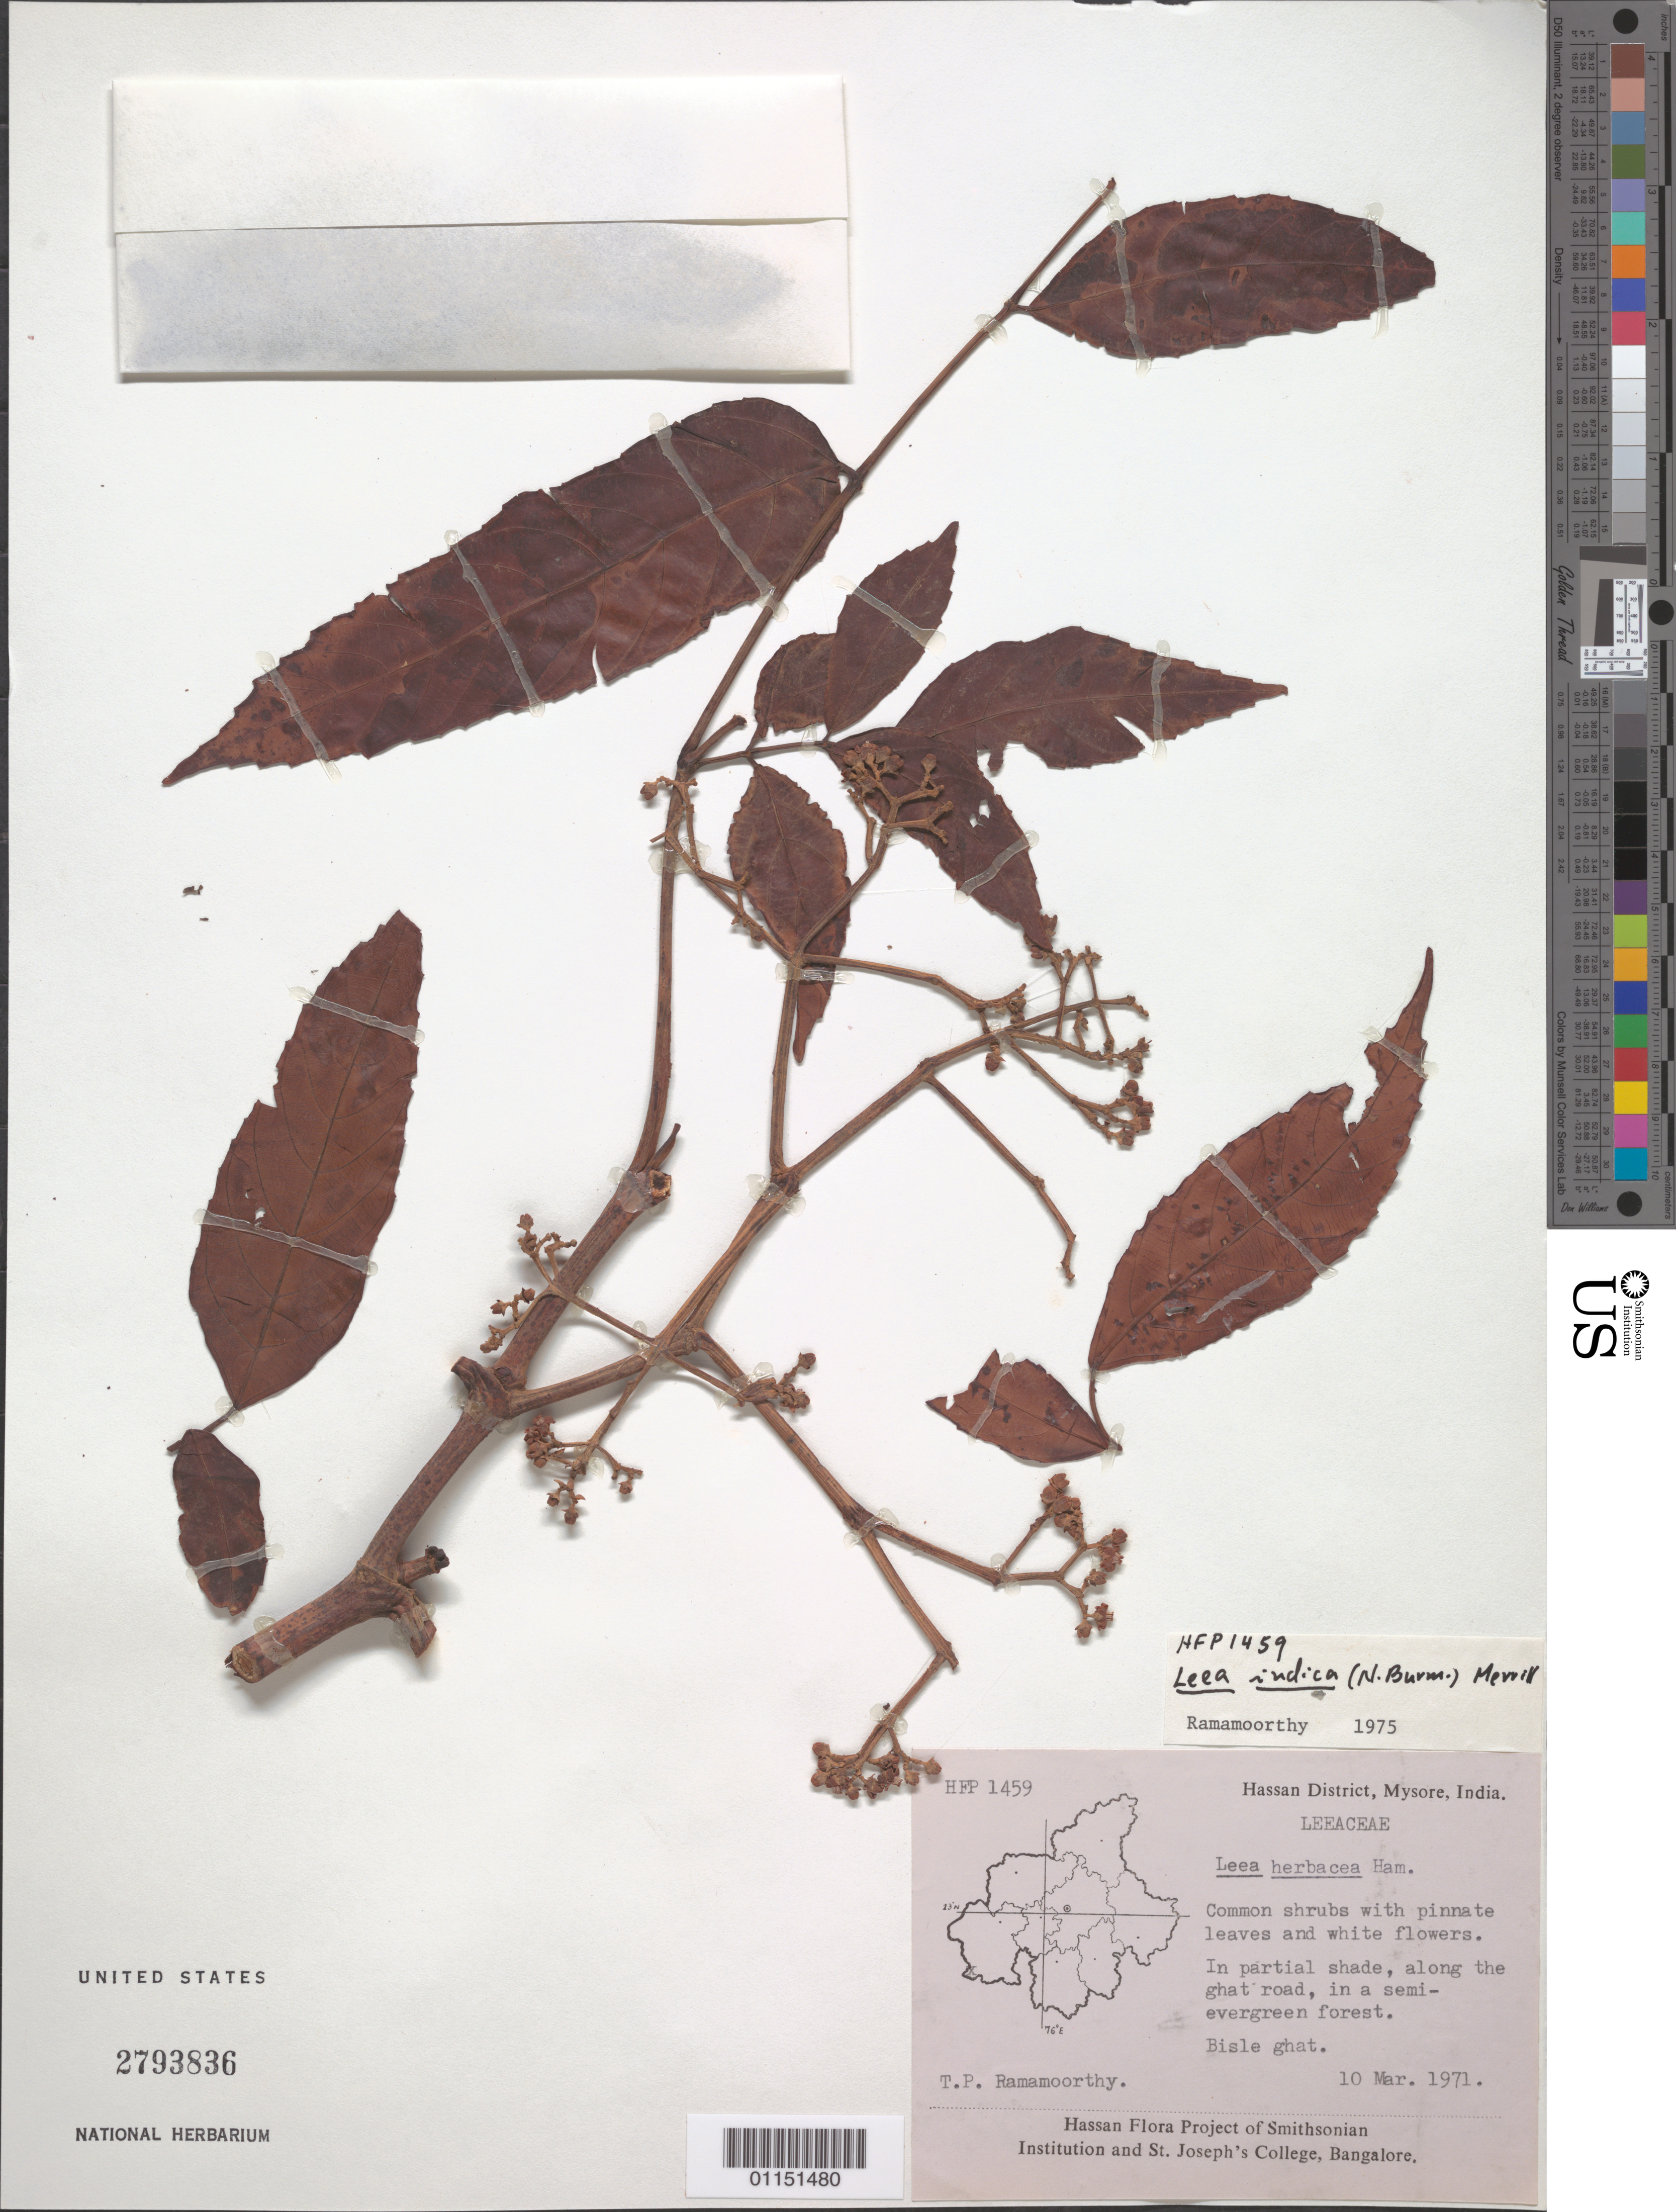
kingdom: Plantae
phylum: Tracheophyta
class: Magnoliopsida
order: Vitales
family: Vitaceae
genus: Leea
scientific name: Leea indica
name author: (Burm. f.) Merr.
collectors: T. P. Ramamoorthy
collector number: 1459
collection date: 1971-03-10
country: India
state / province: Karnataka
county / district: Mysore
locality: Bisle ghat.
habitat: Common shrubs. In partial shade, along the ghat road, in a semi-evergreen forest.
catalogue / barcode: US 2793836